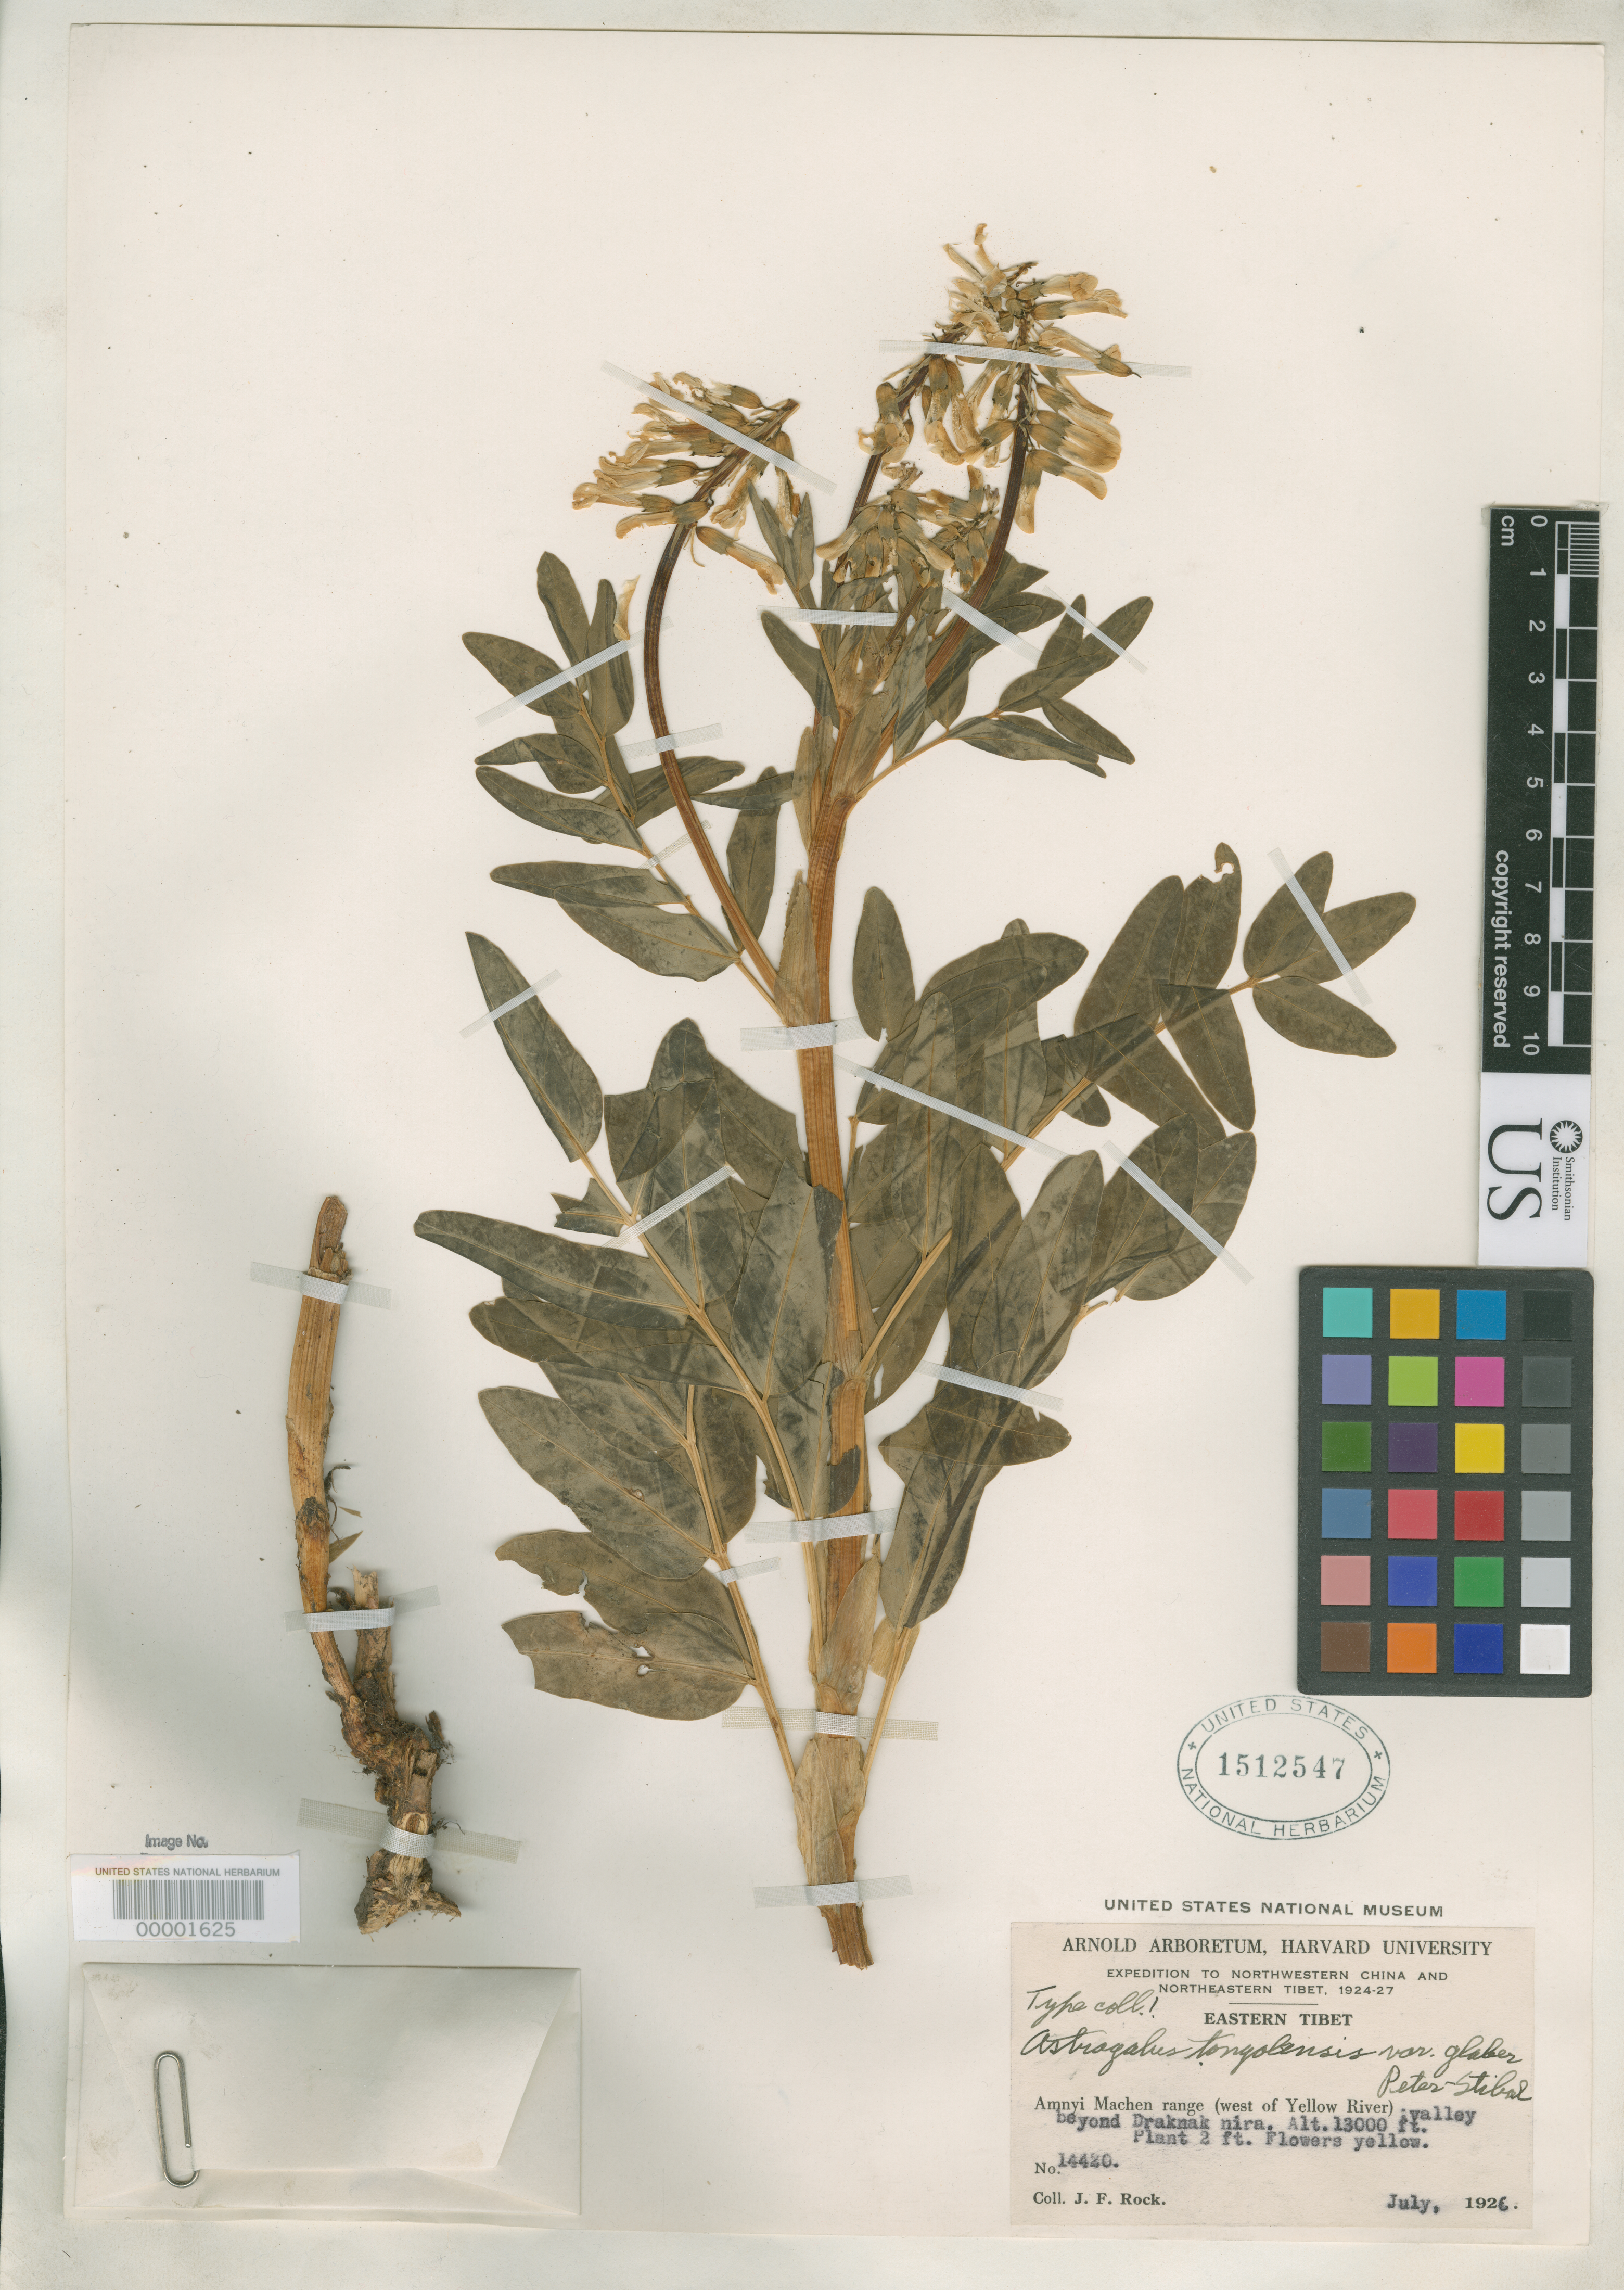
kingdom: Plantae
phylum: Tracheophyta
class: Magnoliopsida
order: Fabales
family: Fabaceae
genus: Astragalus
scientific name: Astragalus tongolensis var. glaber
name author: E. Peter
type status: Isotype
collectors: J. F. Rock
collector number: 14420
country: China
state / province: Xizang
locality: Amnyi Machen Range, Eastern Tibet.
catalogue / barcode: US 1512547